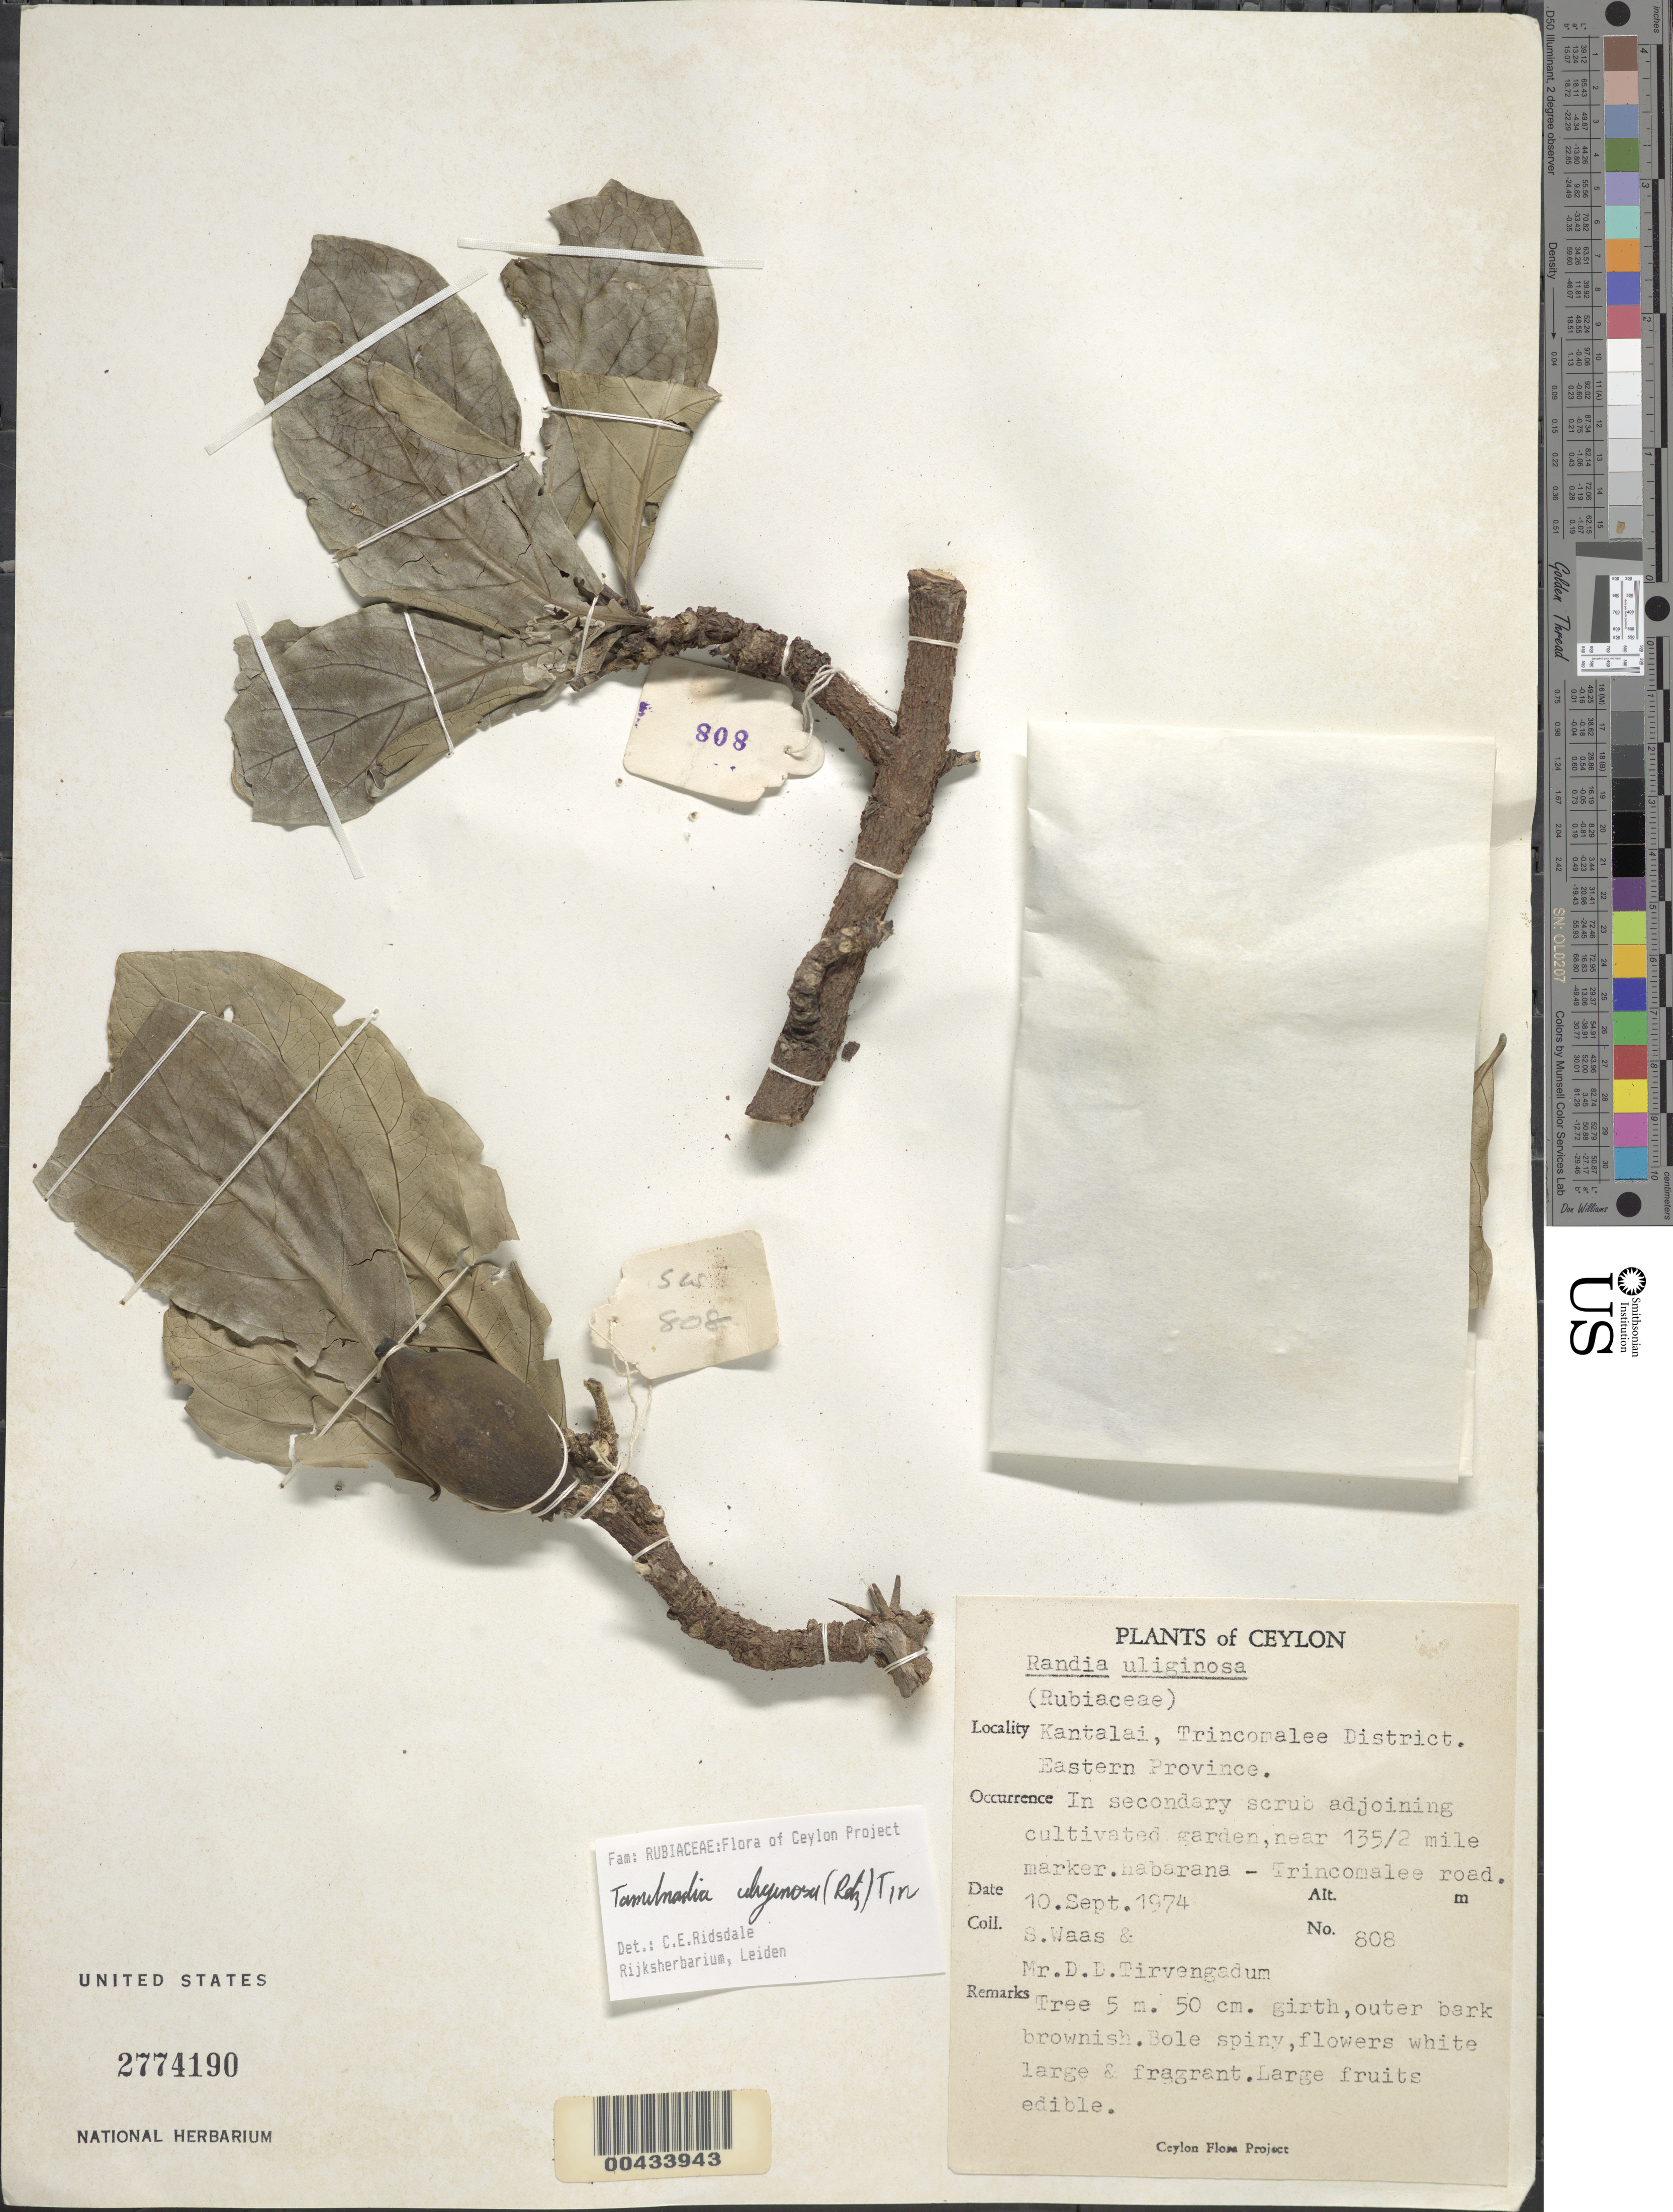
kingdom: Plantae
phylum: Tracheophyta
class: Magnoliopsida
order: Gentianales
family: Rubiaceae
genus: Tamilnadia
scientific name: Tamilnadia uliginosa (Retz.) Tirvengadum comb. nov.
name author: (Retz.) Tirveng.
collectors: S. Waas & D. Tirvengadum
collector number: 808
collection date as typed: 10 Sep 1974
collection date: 1974-09-10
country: Sri Lanka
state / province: Eastern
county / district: Trincomalee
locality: Kantalai Tank Bund, close to 135 mi marker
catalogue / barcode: US 2774190